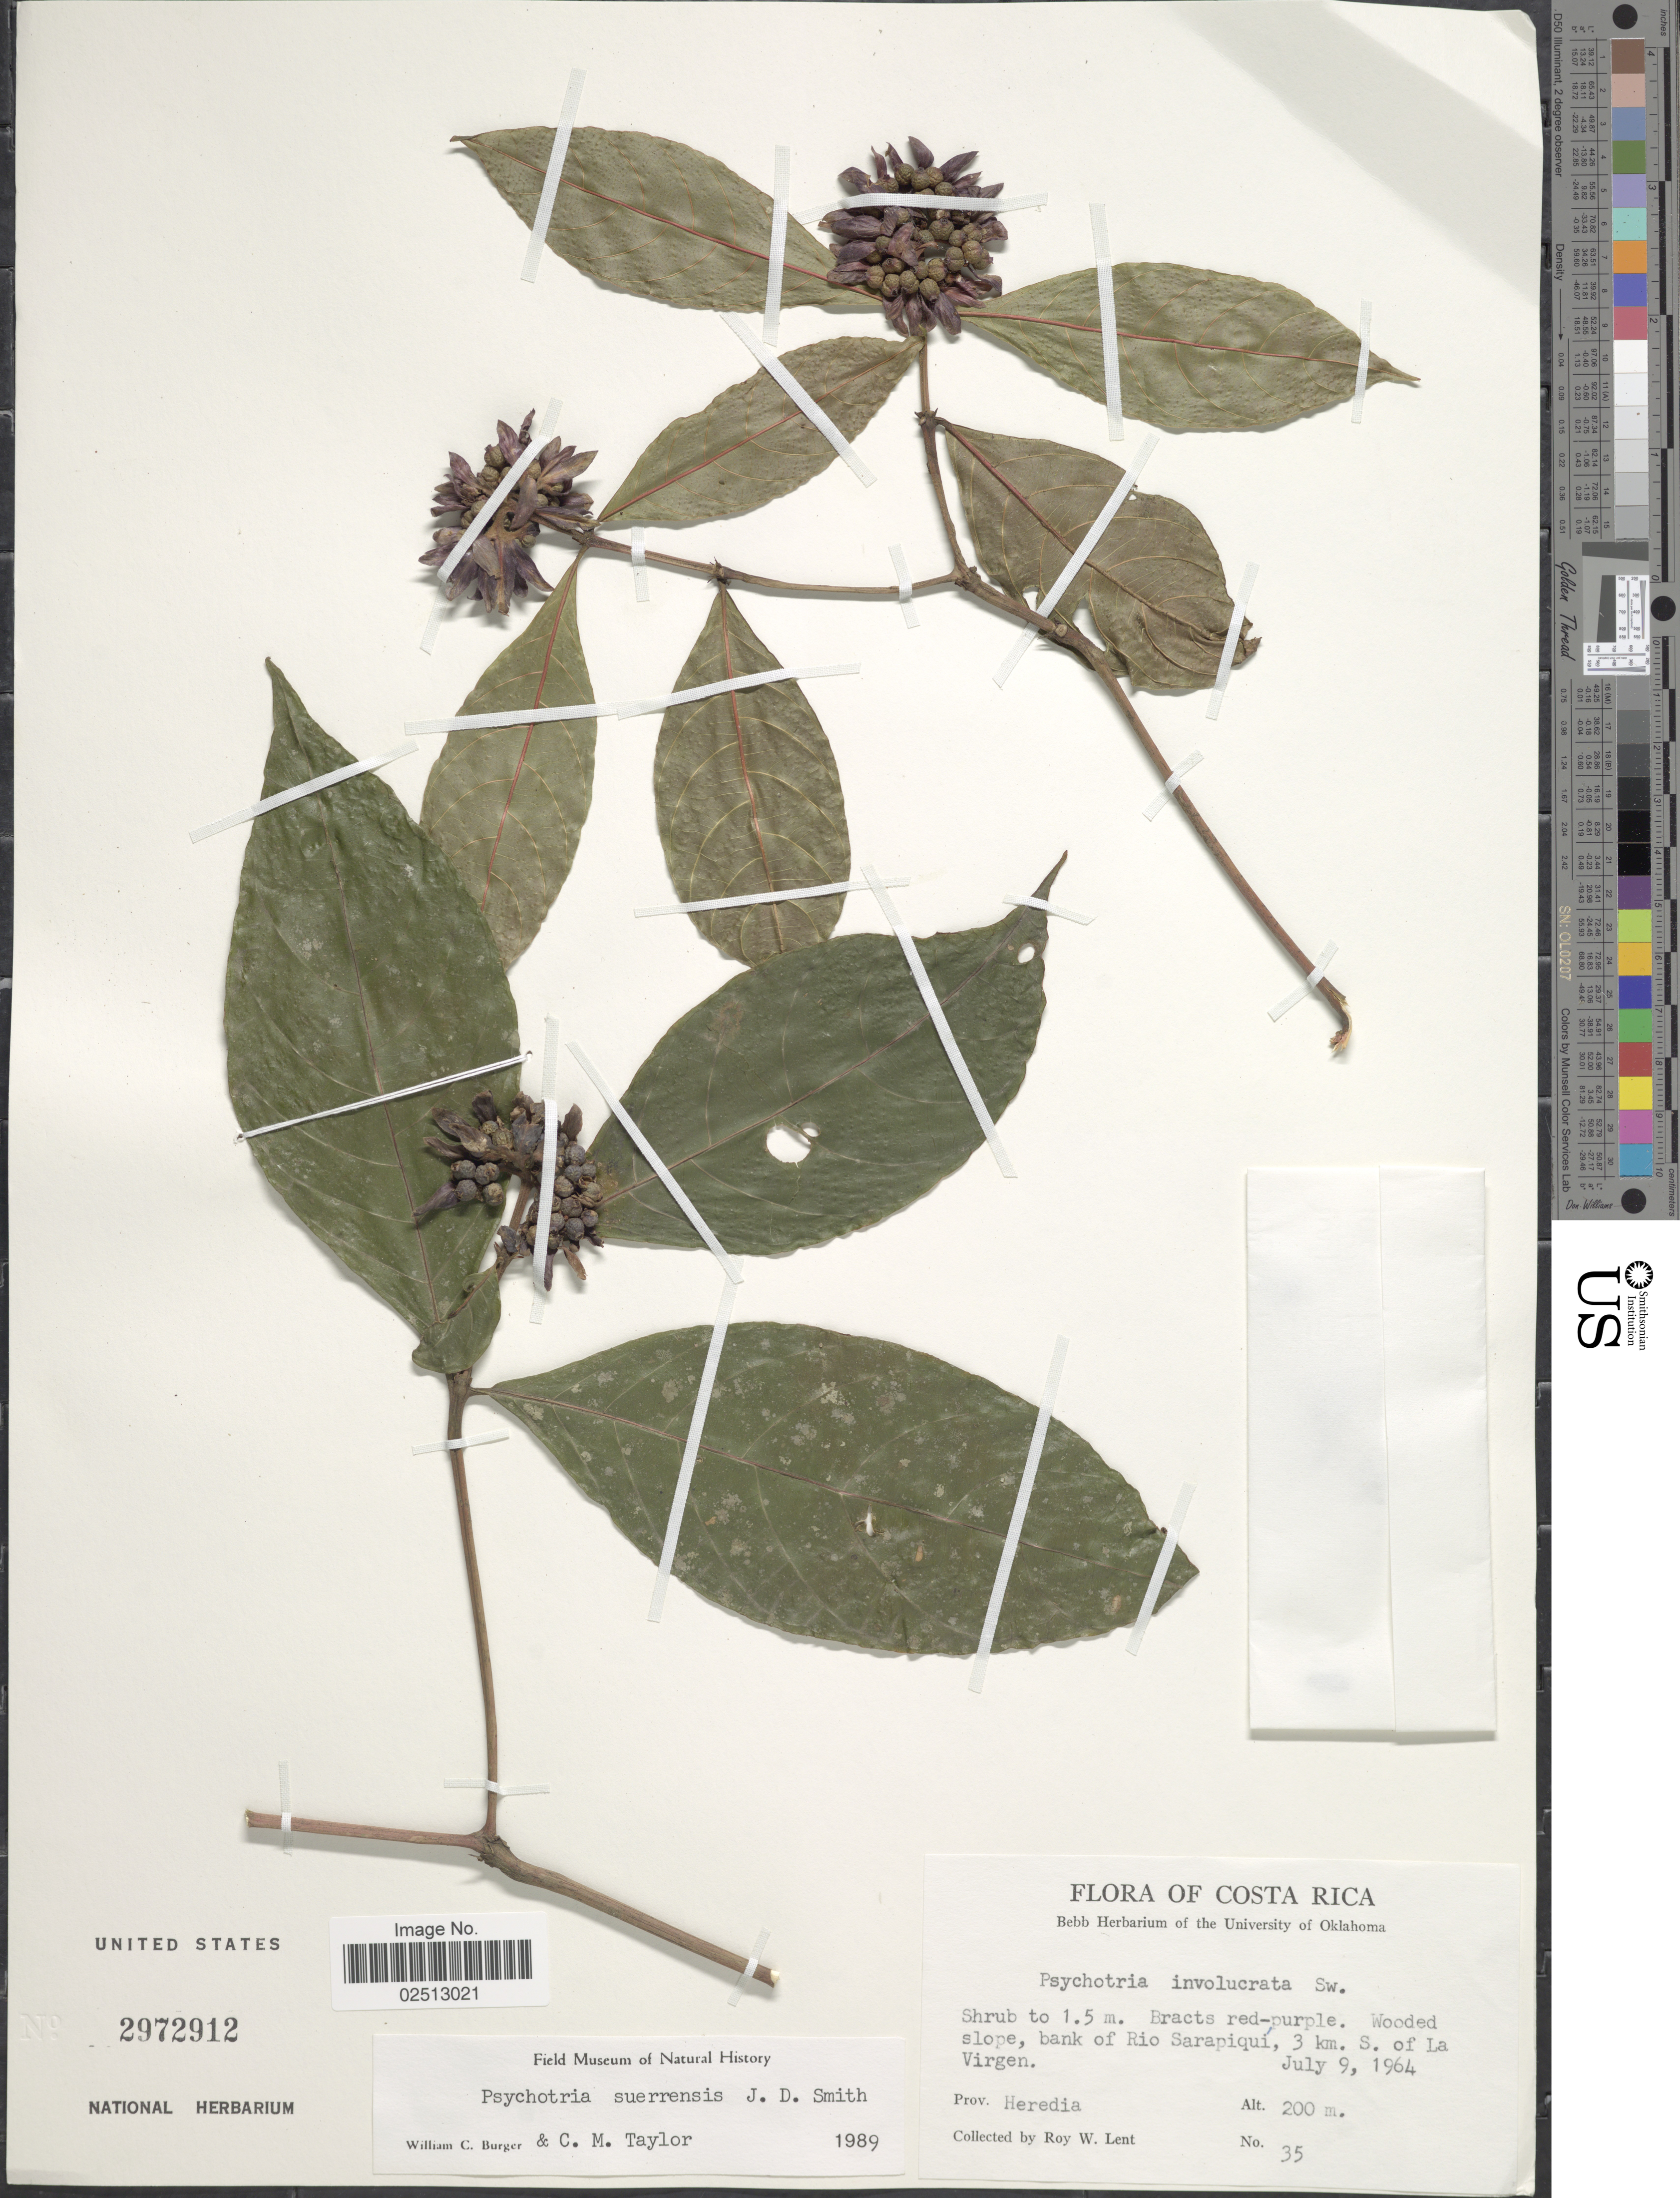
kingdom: Plantae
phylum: Tracheophyta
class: Magnoliopsida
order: Gentianales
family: Rubiaceae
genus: Psychotria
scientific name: Psychotria suerrensis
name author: Donn. Sm.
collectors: R. W. Lent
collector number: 35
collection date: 1964-07-09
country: Costa Rica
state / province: Heredia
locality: Prov. Heredia, Wooded slope, bank of Rio Sarapiqui, 3 km. S. of La Virgen.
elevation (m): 200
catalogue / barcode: US 2972912